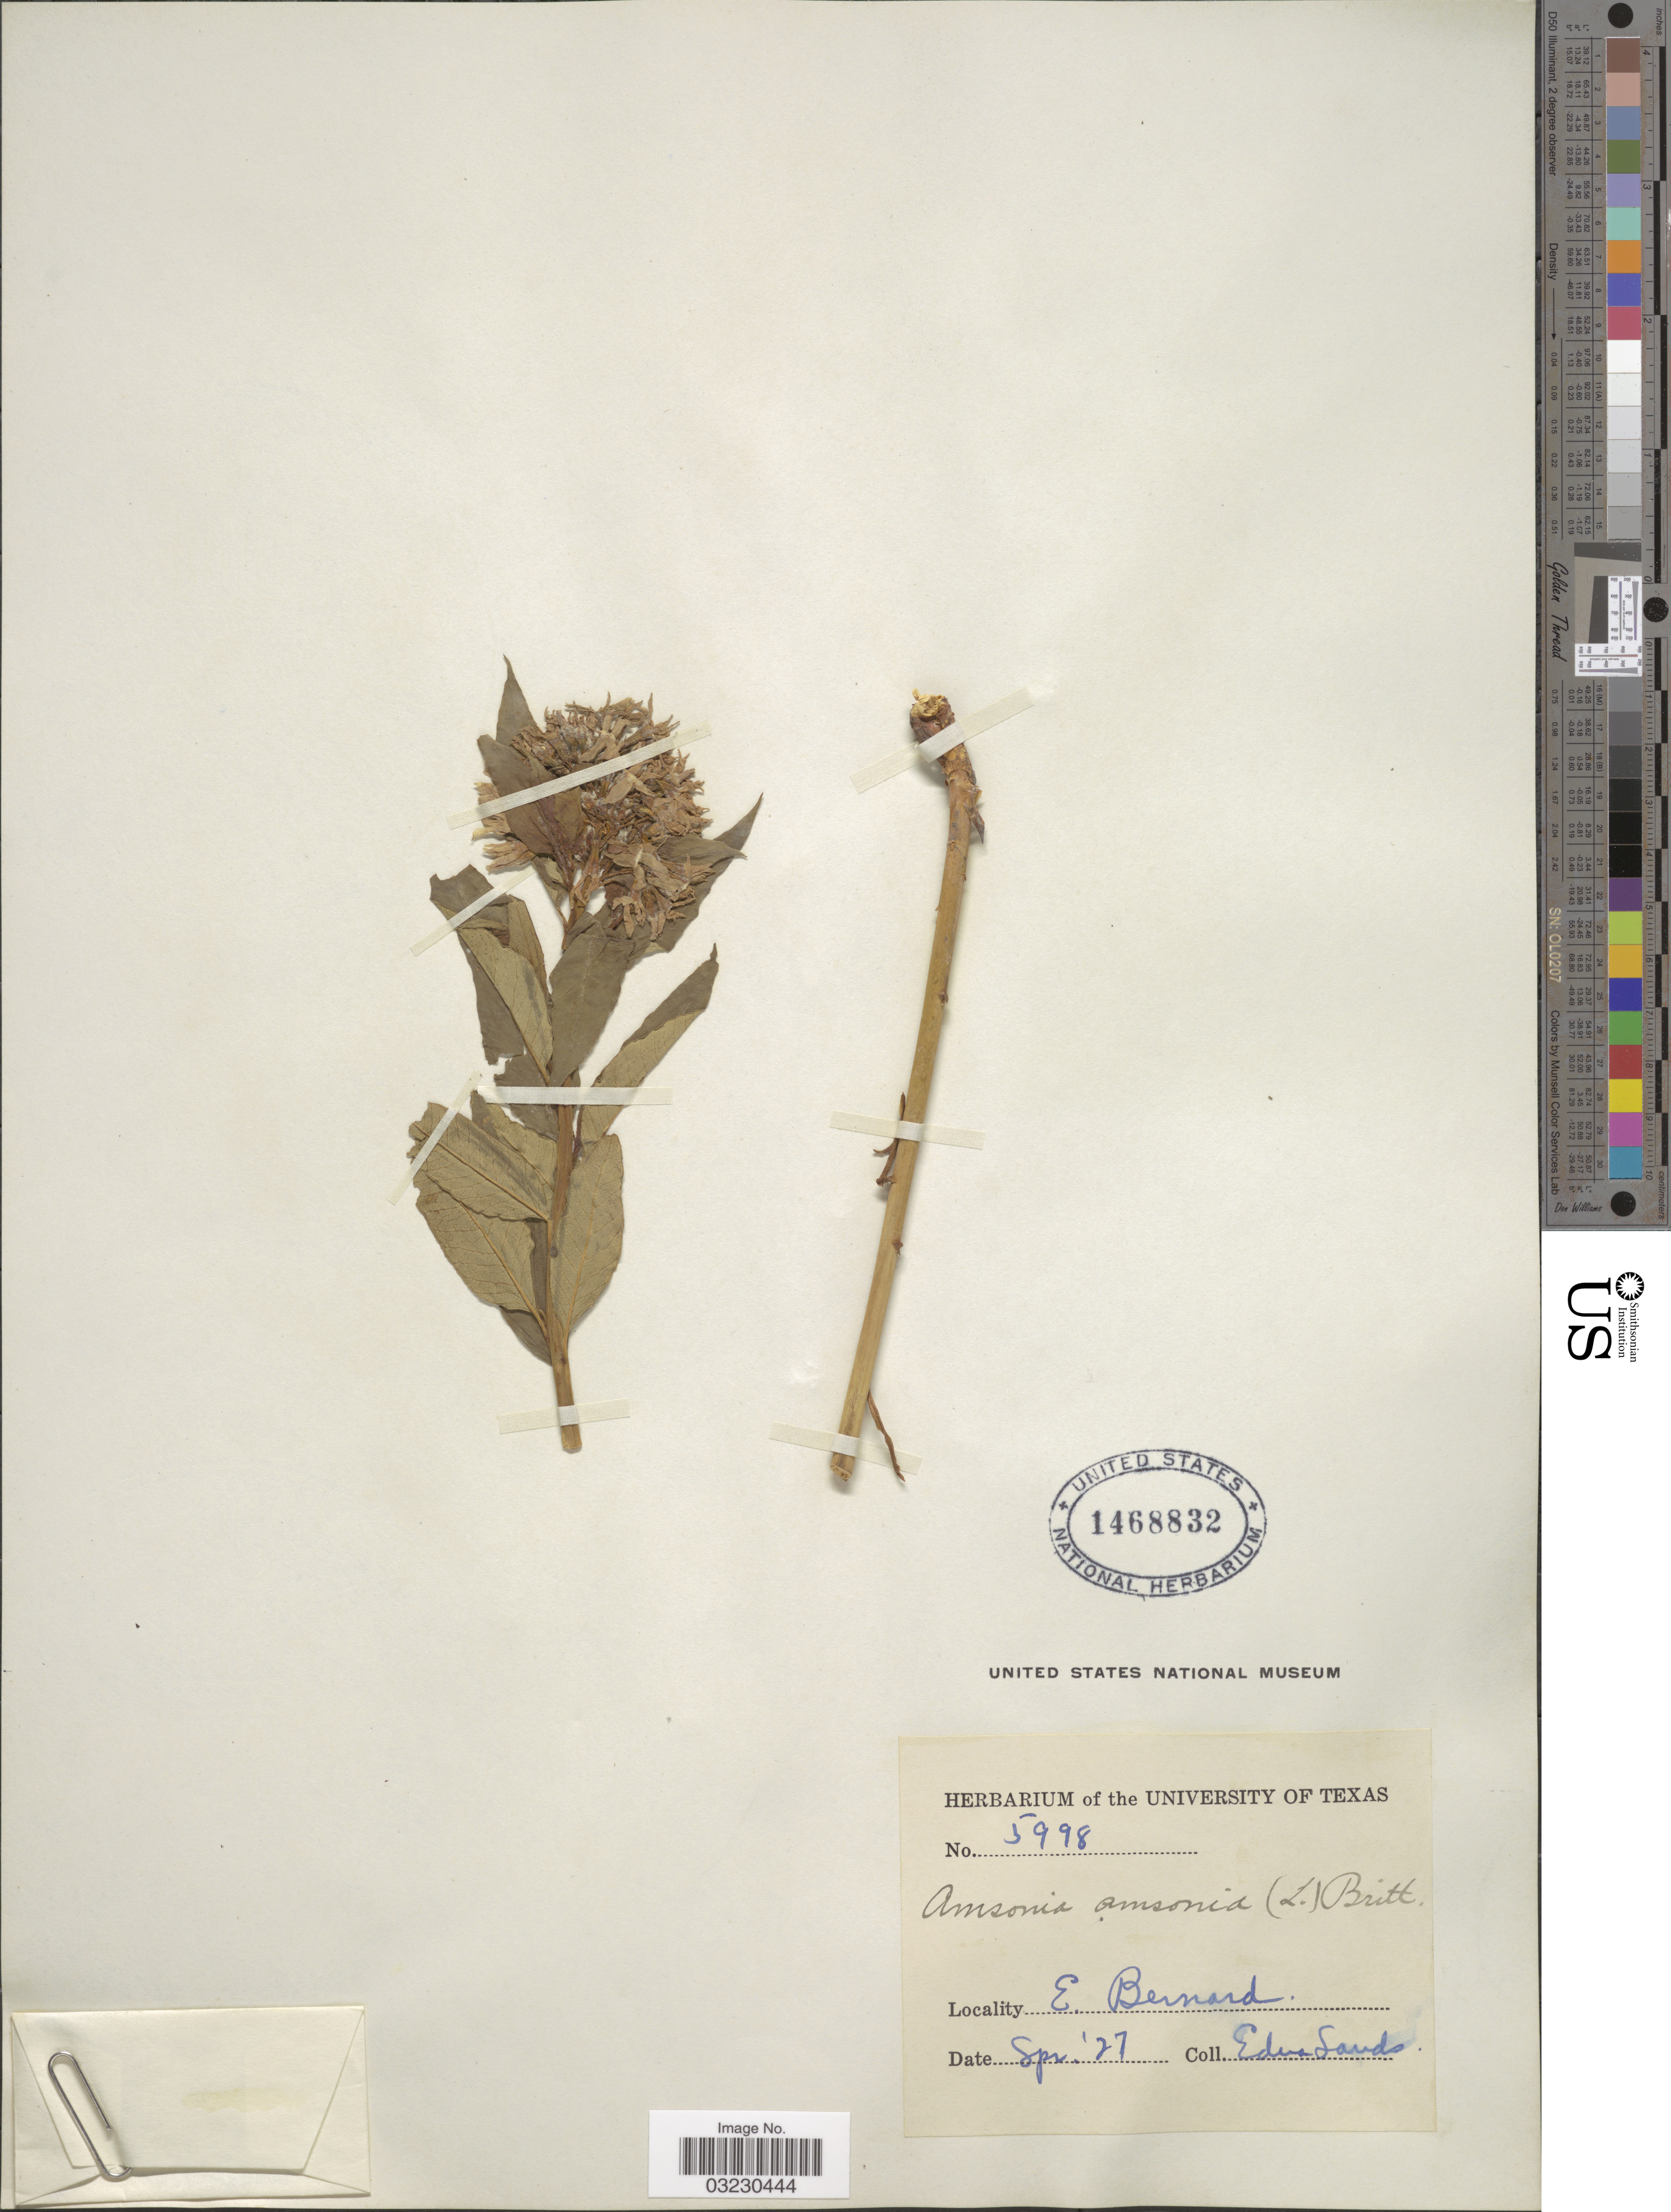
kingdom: Plantae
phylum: Tracheophyta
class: Magnoliopsida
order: Gentianales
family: Apocynaceae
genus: Amsonia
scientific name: Amsonia illustris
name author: Woodson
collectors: E. Sands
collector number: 5998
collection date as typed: Transcribed d/m/y: /9/27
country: United States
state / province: Texas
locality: E. Bernard.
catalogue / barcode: US 1468832